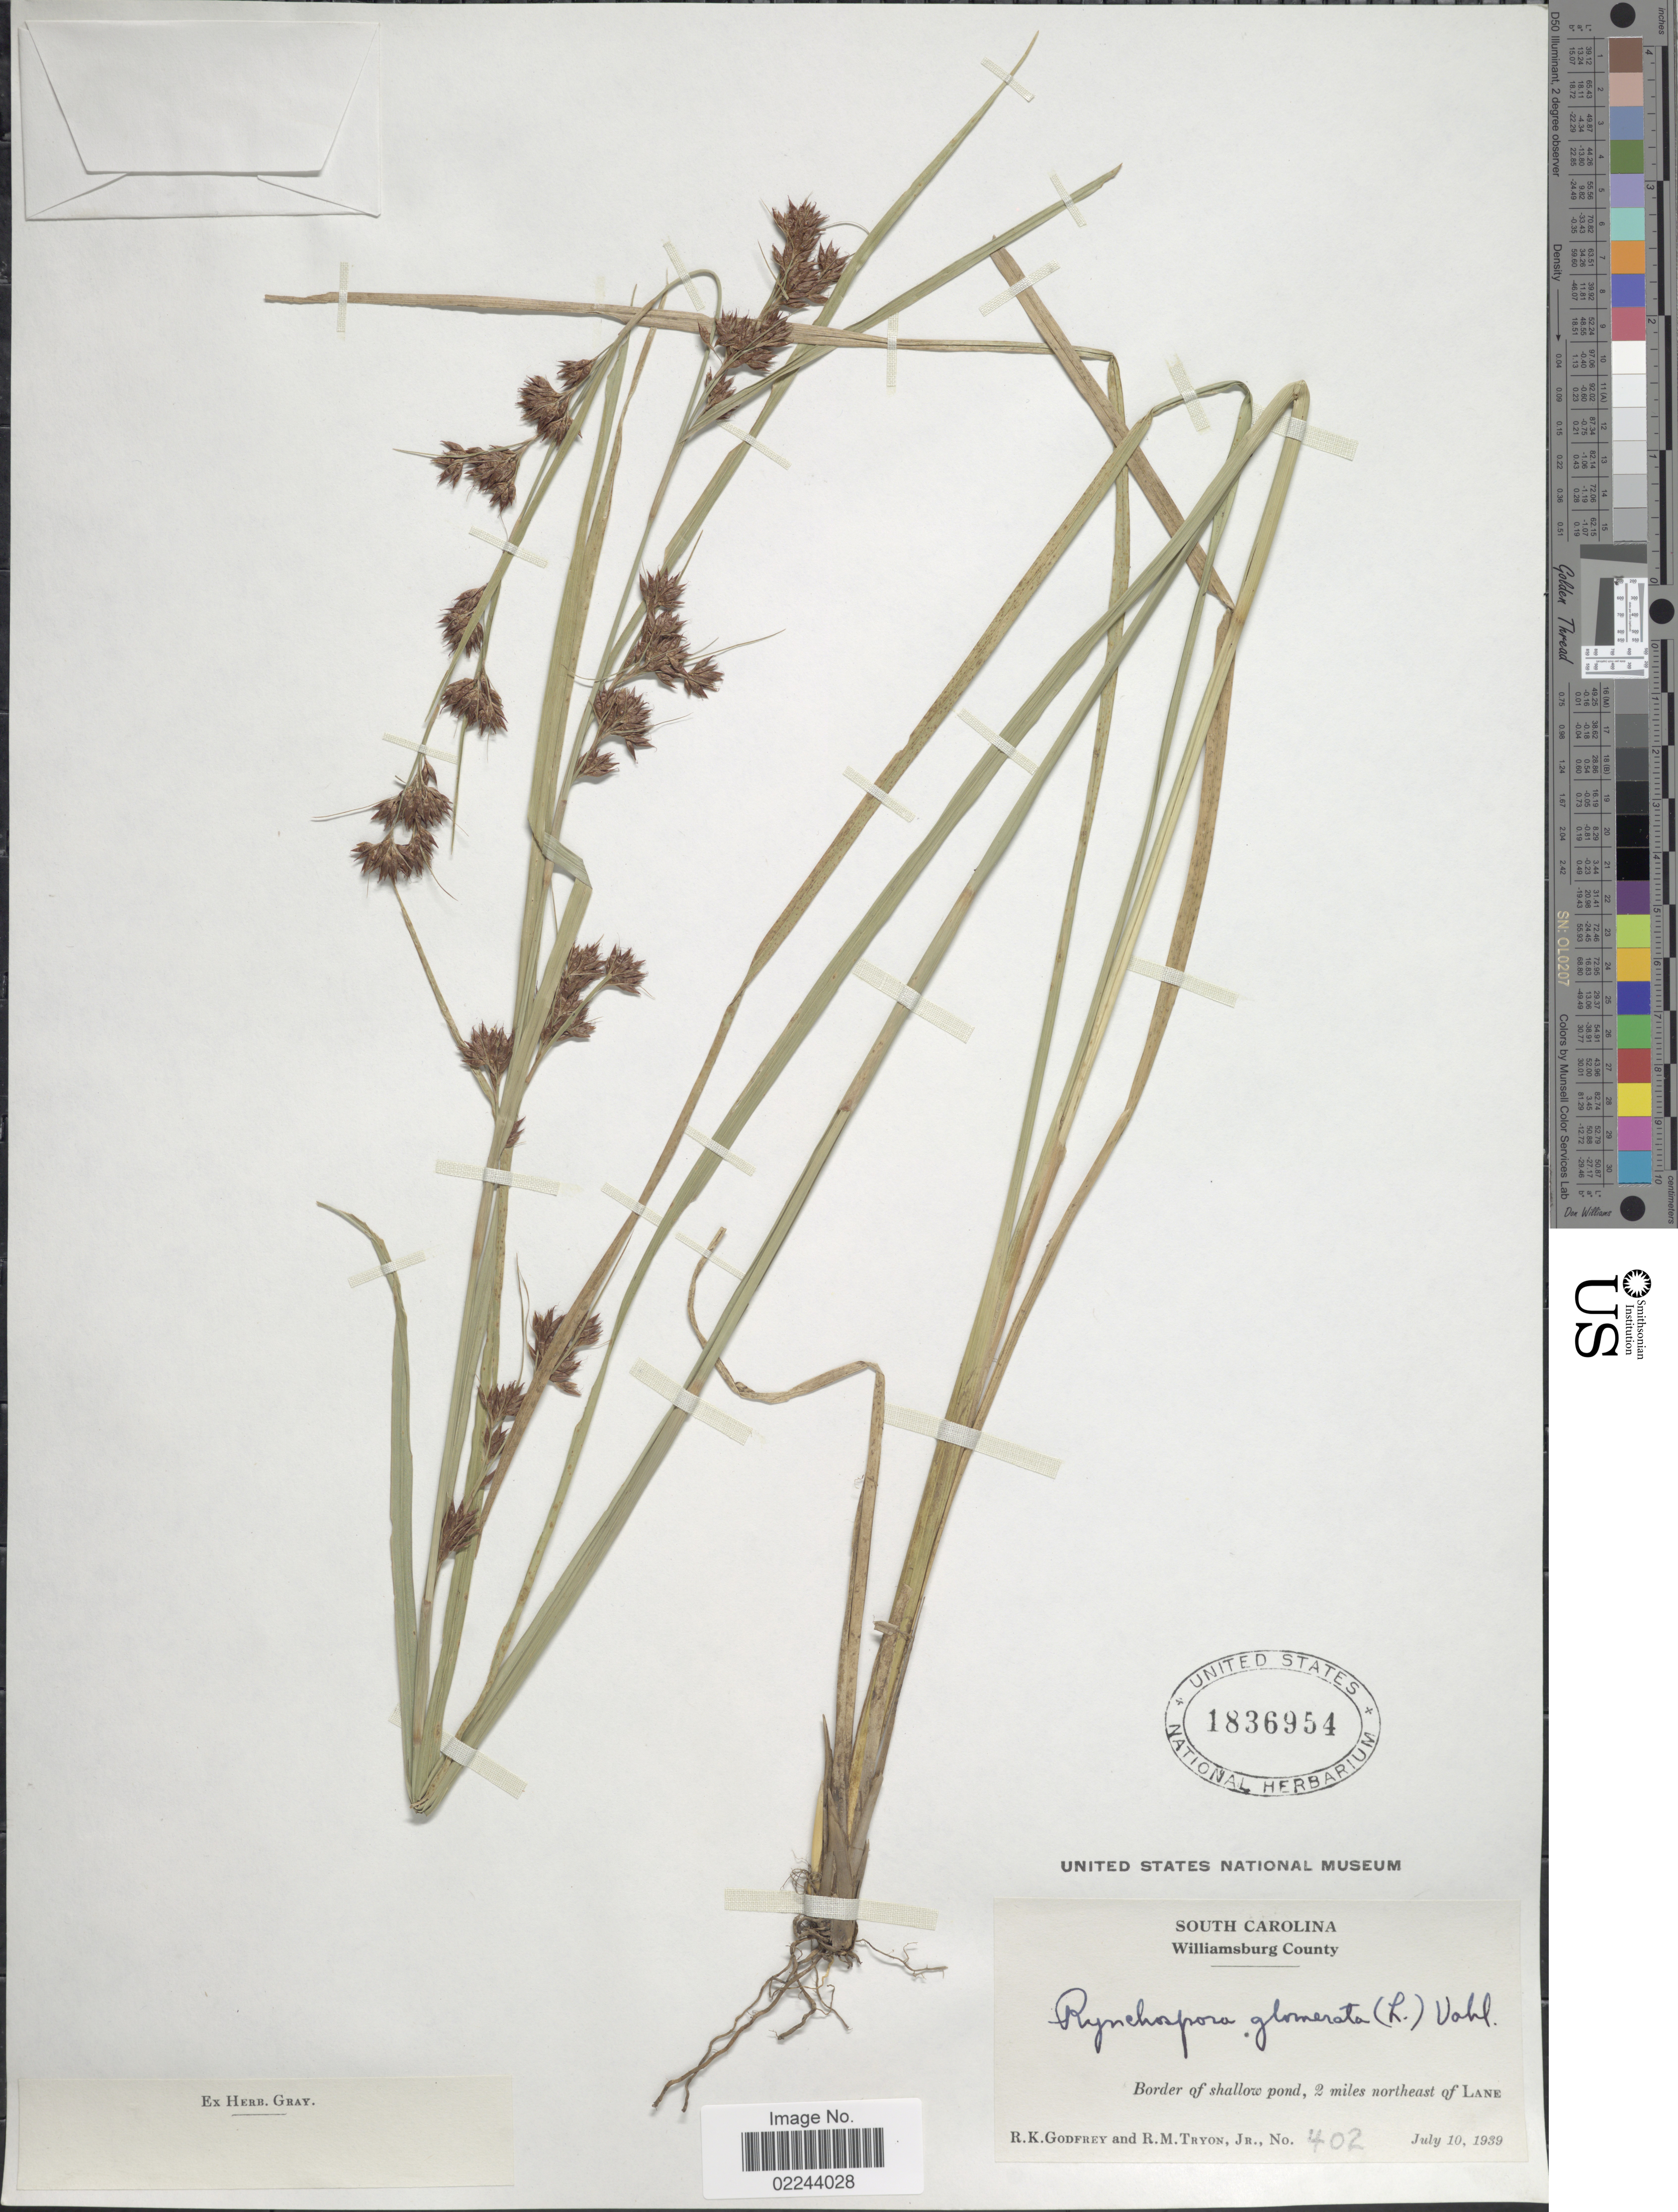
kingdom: Plantae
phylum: Tracheophyta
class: Liliopsida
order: Poales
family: Cyperaceae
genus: Rhynchospora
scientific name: Rhynchospora glomerata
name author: (L.) Vahl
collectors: R. K. Godfrey & R. M. Tryon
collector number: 402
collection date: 1939-07-10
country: United States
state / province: South Carolina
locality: Williamsburg County, 2 miles northeast of Lane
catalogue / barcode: US 1836954